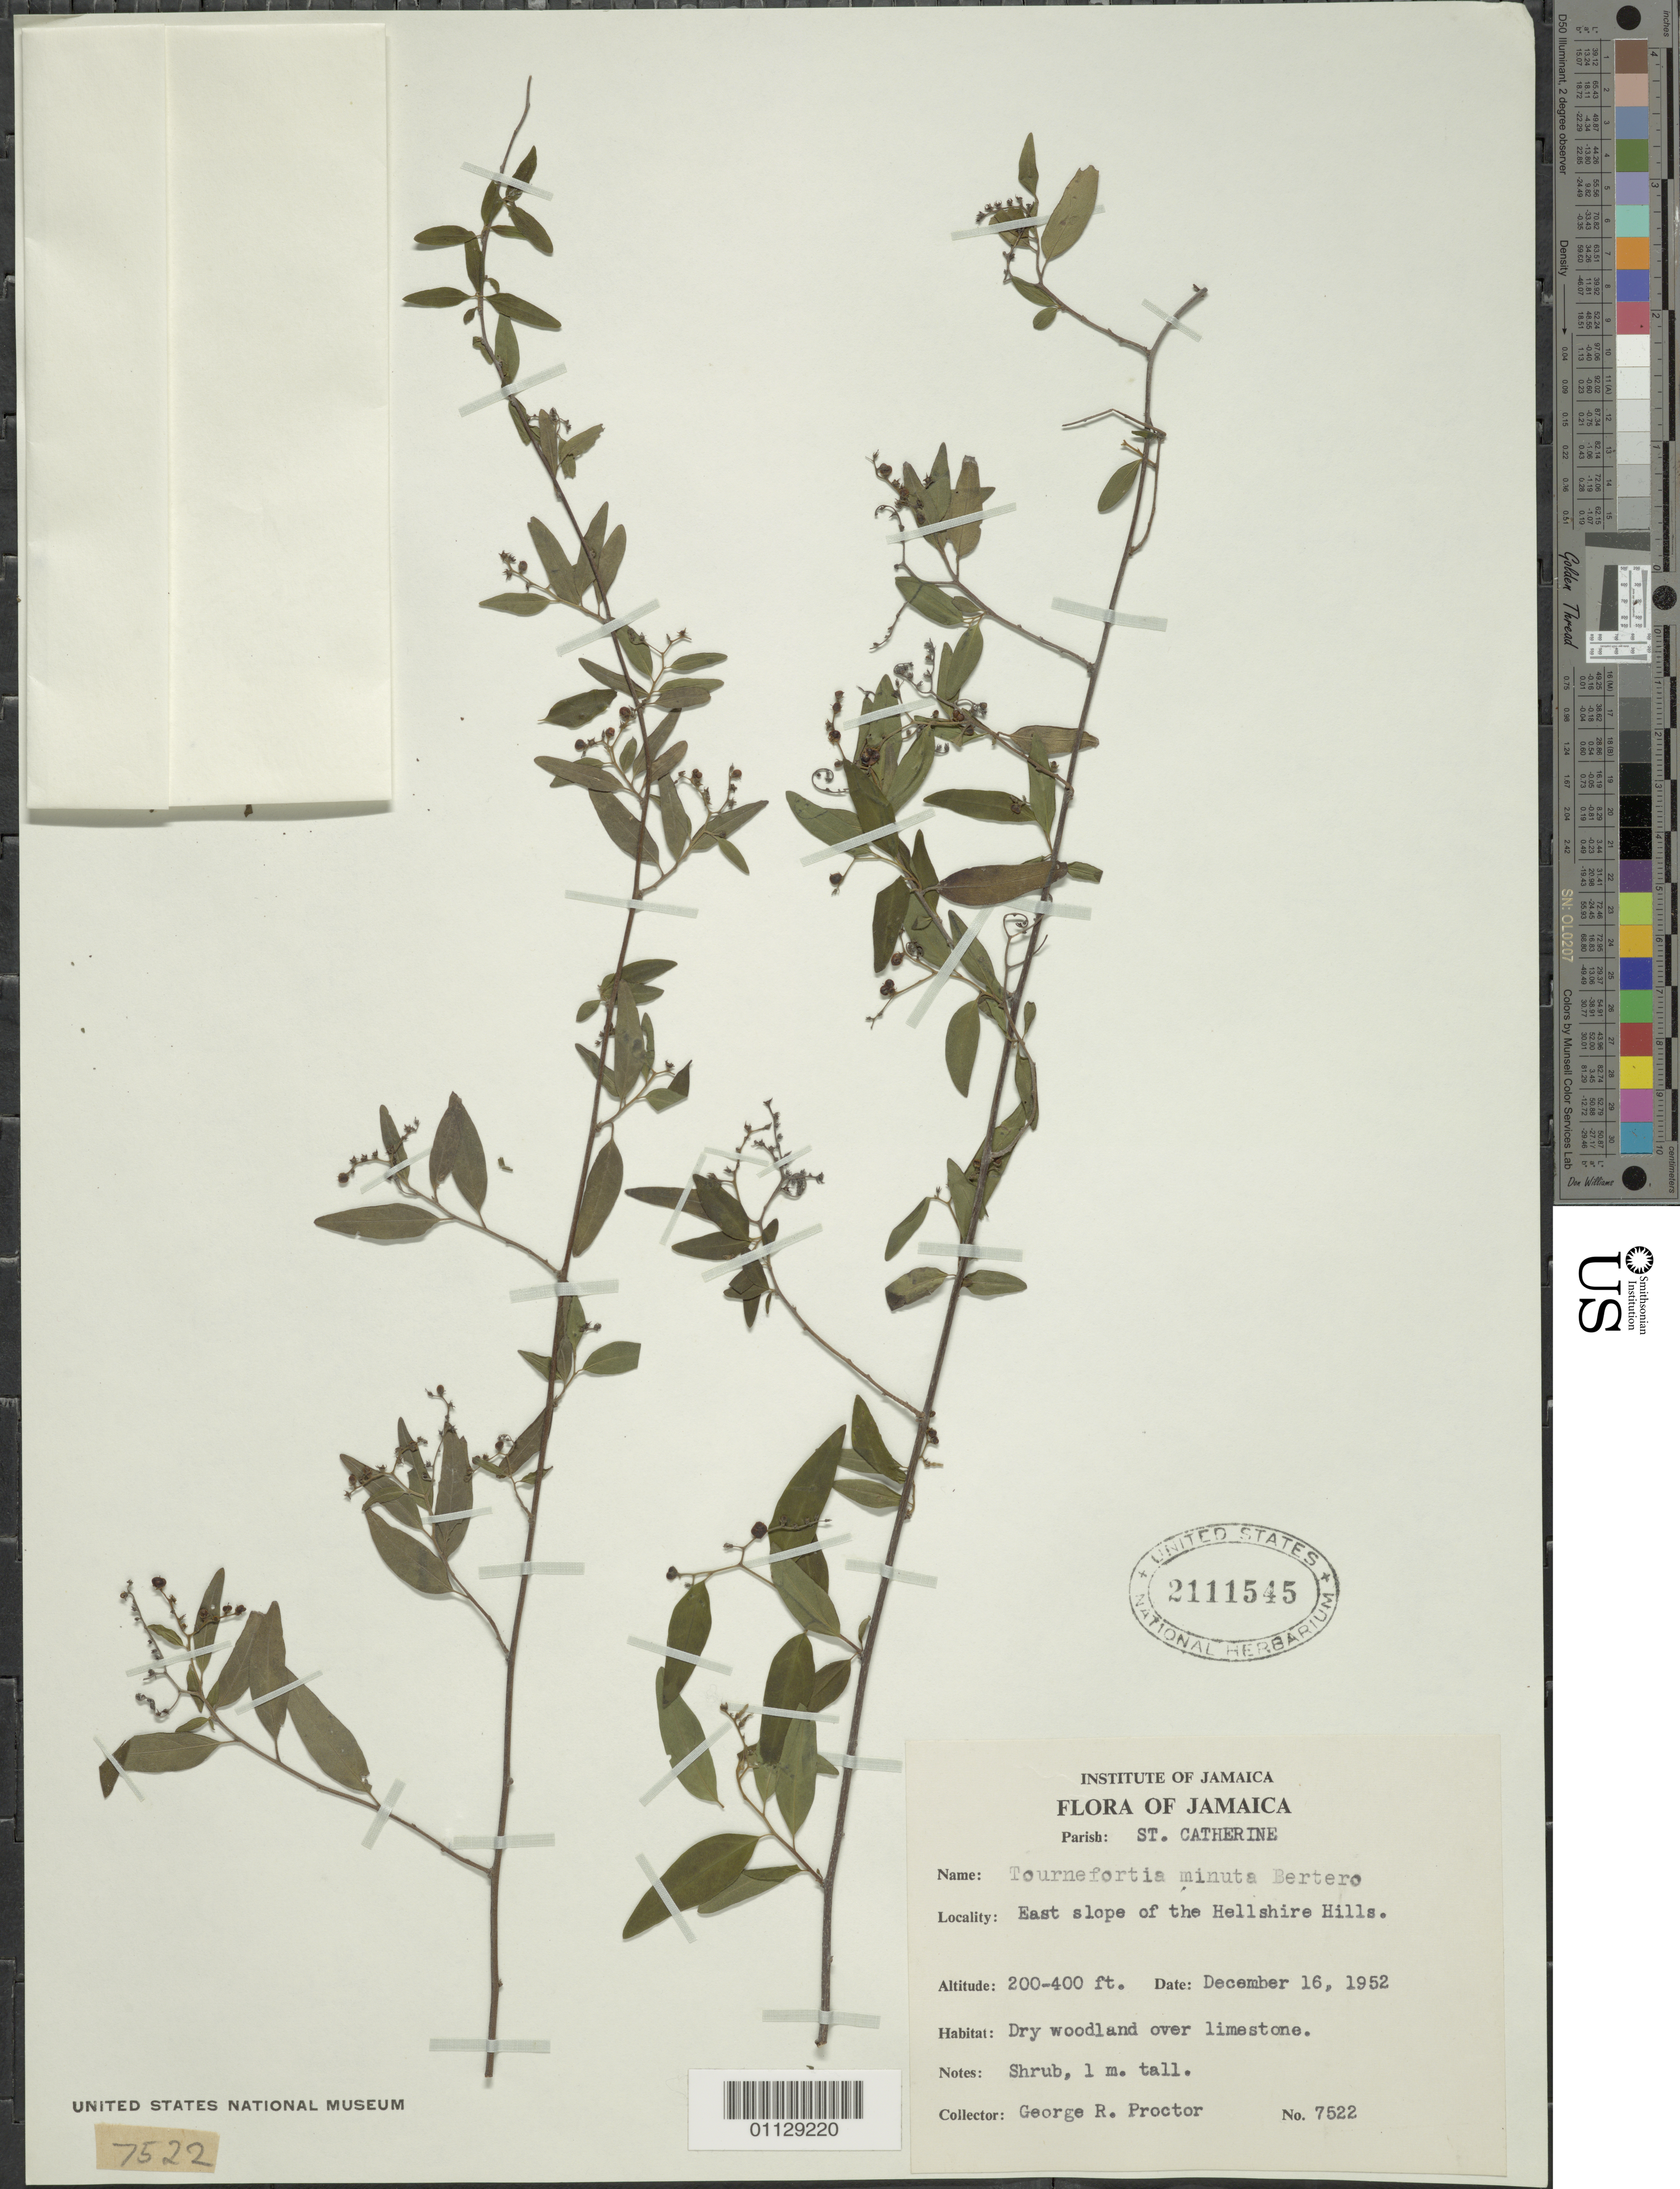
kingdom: Plantae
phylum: Tracheophyta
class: Magnoliopsida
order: Boraginales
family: Heliotropiaceae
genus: Tournefortia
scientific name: Tournefortia minuta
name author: Bertero ex Spreng.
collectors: G. R. Proctor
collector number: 7522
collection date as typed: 16 Dec 1952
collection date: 1952-12-16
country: Jamaica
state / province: Saint Catherine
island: Jamaica I.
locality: East slope of the Hellshire hills, dry woodland over limestone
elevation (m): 61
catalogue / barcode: US 2111545